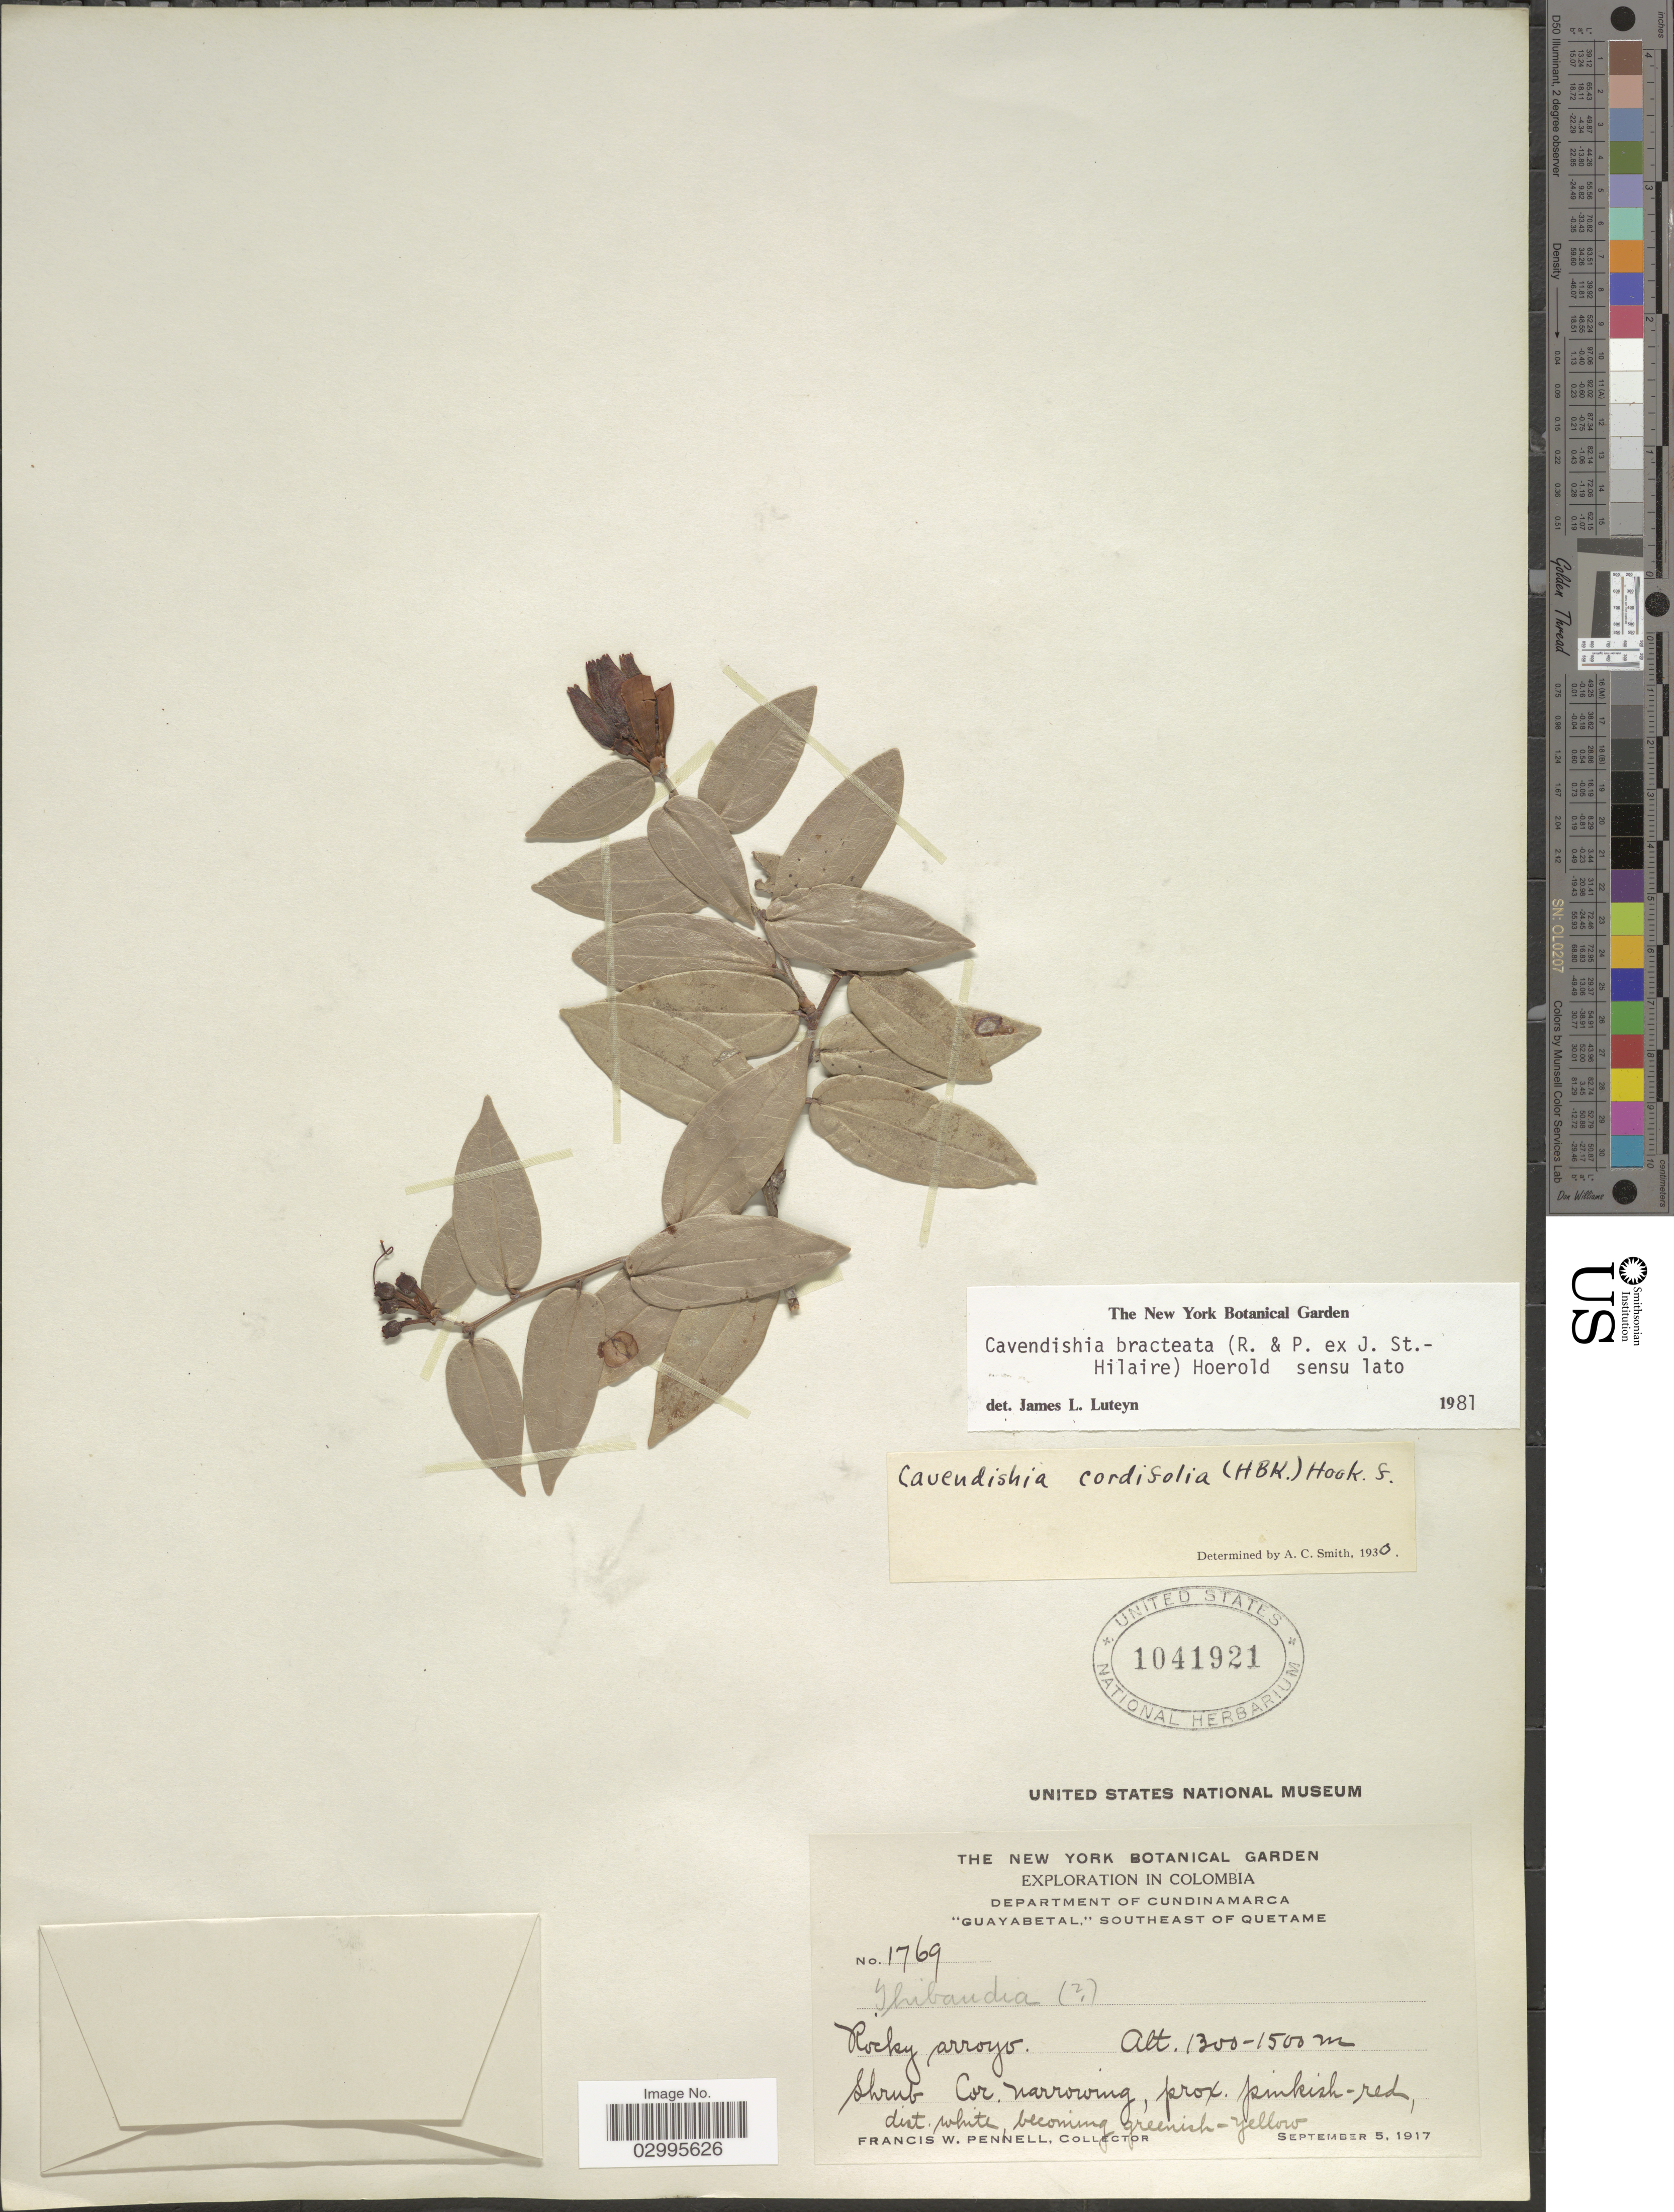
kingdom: Plantae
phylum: Tracheophyta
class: Magnoliopsida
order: Ericales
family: Ericaceae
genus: Cavendishia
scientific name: Cavendishia bracteata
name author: (Ruiz & Pav. ex J. St.-Hil.) Hoerold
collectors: F. W. Pennell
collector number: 1769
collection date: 1917-09-05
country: Colombia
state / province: Cundinamarca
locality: Department of Cundinamarca, "Guayabetal," southeast of Quetame.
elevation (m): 1300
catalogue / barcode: US 1041921